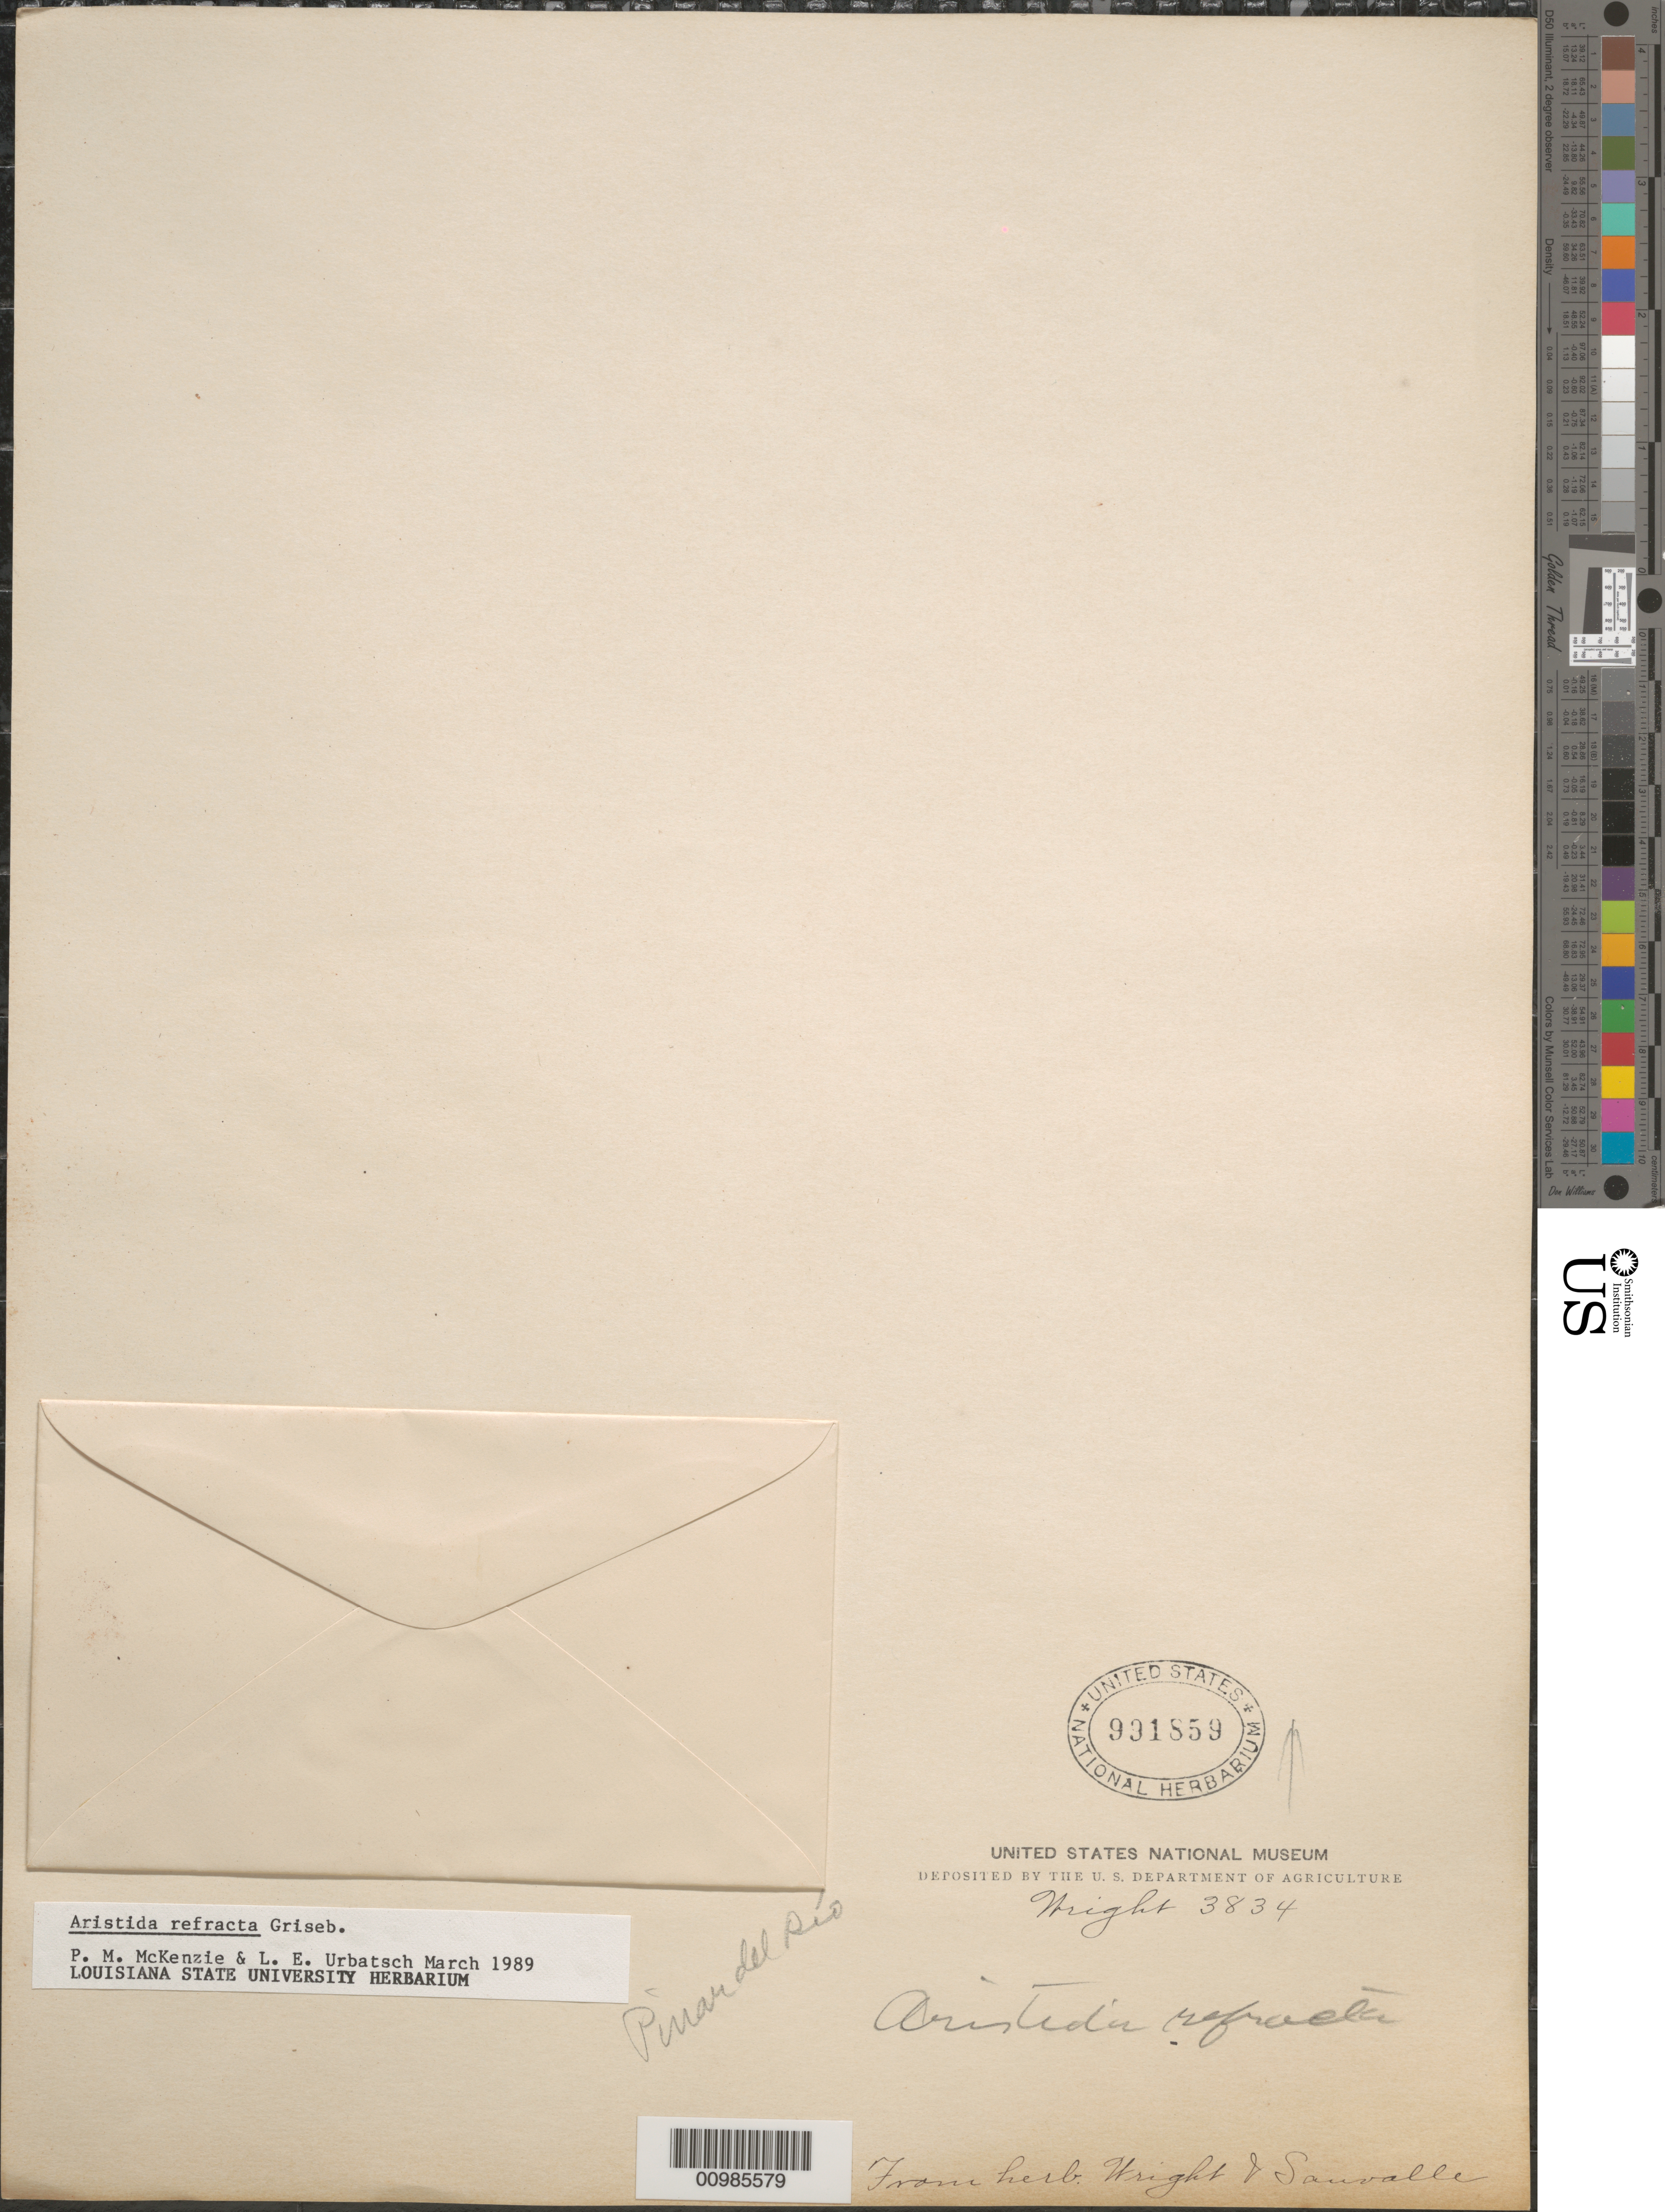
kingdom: Plantae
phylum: Tracheophyta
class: Liliopsida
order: Poales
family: Poaceae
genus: Aristida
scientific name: Aristida refracta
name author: Griseb.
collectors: C. Wright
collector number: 3834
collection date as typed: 1800 to -- --- 1899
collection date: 1800/1899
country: Cuba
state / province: Pinar del Rio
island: Cuba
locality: Pinar del Rio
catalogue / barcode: US 991859